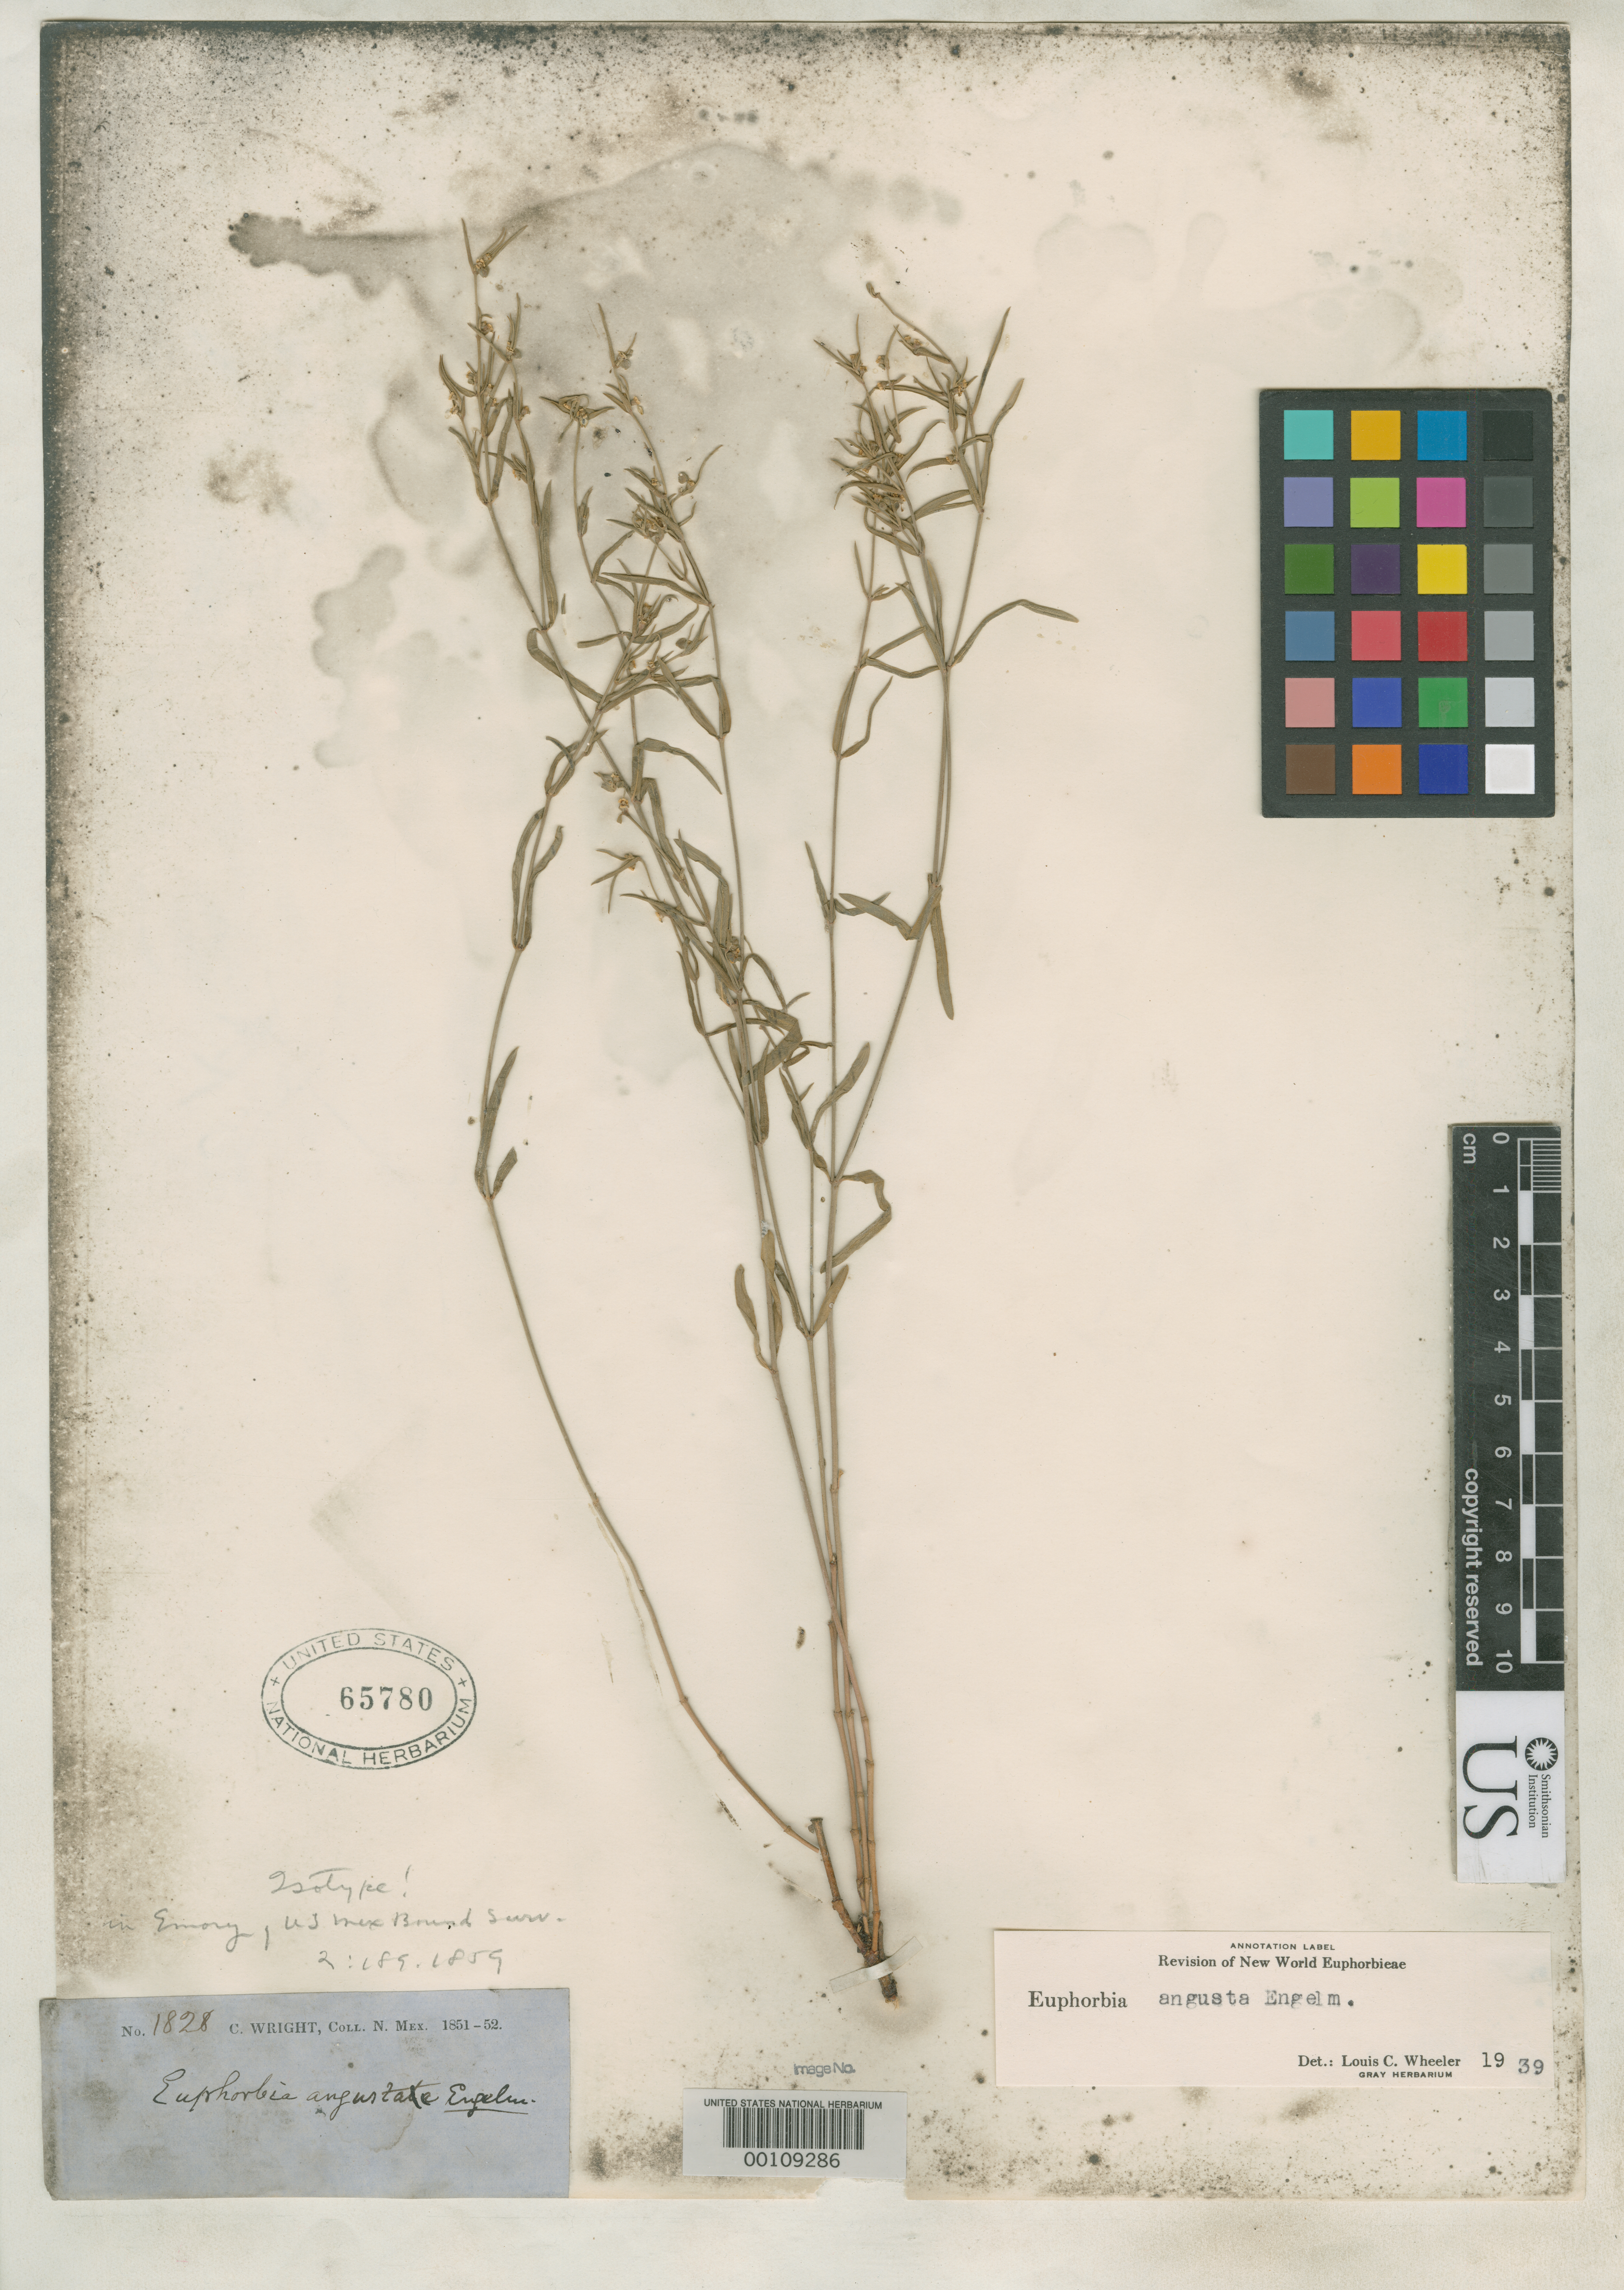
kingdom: Plantae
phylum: Tracheophyta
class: Magnoliopsida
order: Malpighiales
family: Euphorbiaceae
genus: Euphorbia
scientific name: Euphorbia angusta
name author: Engelm. in Emory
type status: Isosyntype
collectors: C. Wright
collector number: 1828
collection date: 1851/1852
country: United States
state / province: New Mexico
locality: "N. Mex." [=northern Mexico or New Mexico? either way possibly referring to present-day Arizona or Texas]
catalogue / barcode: US 65780